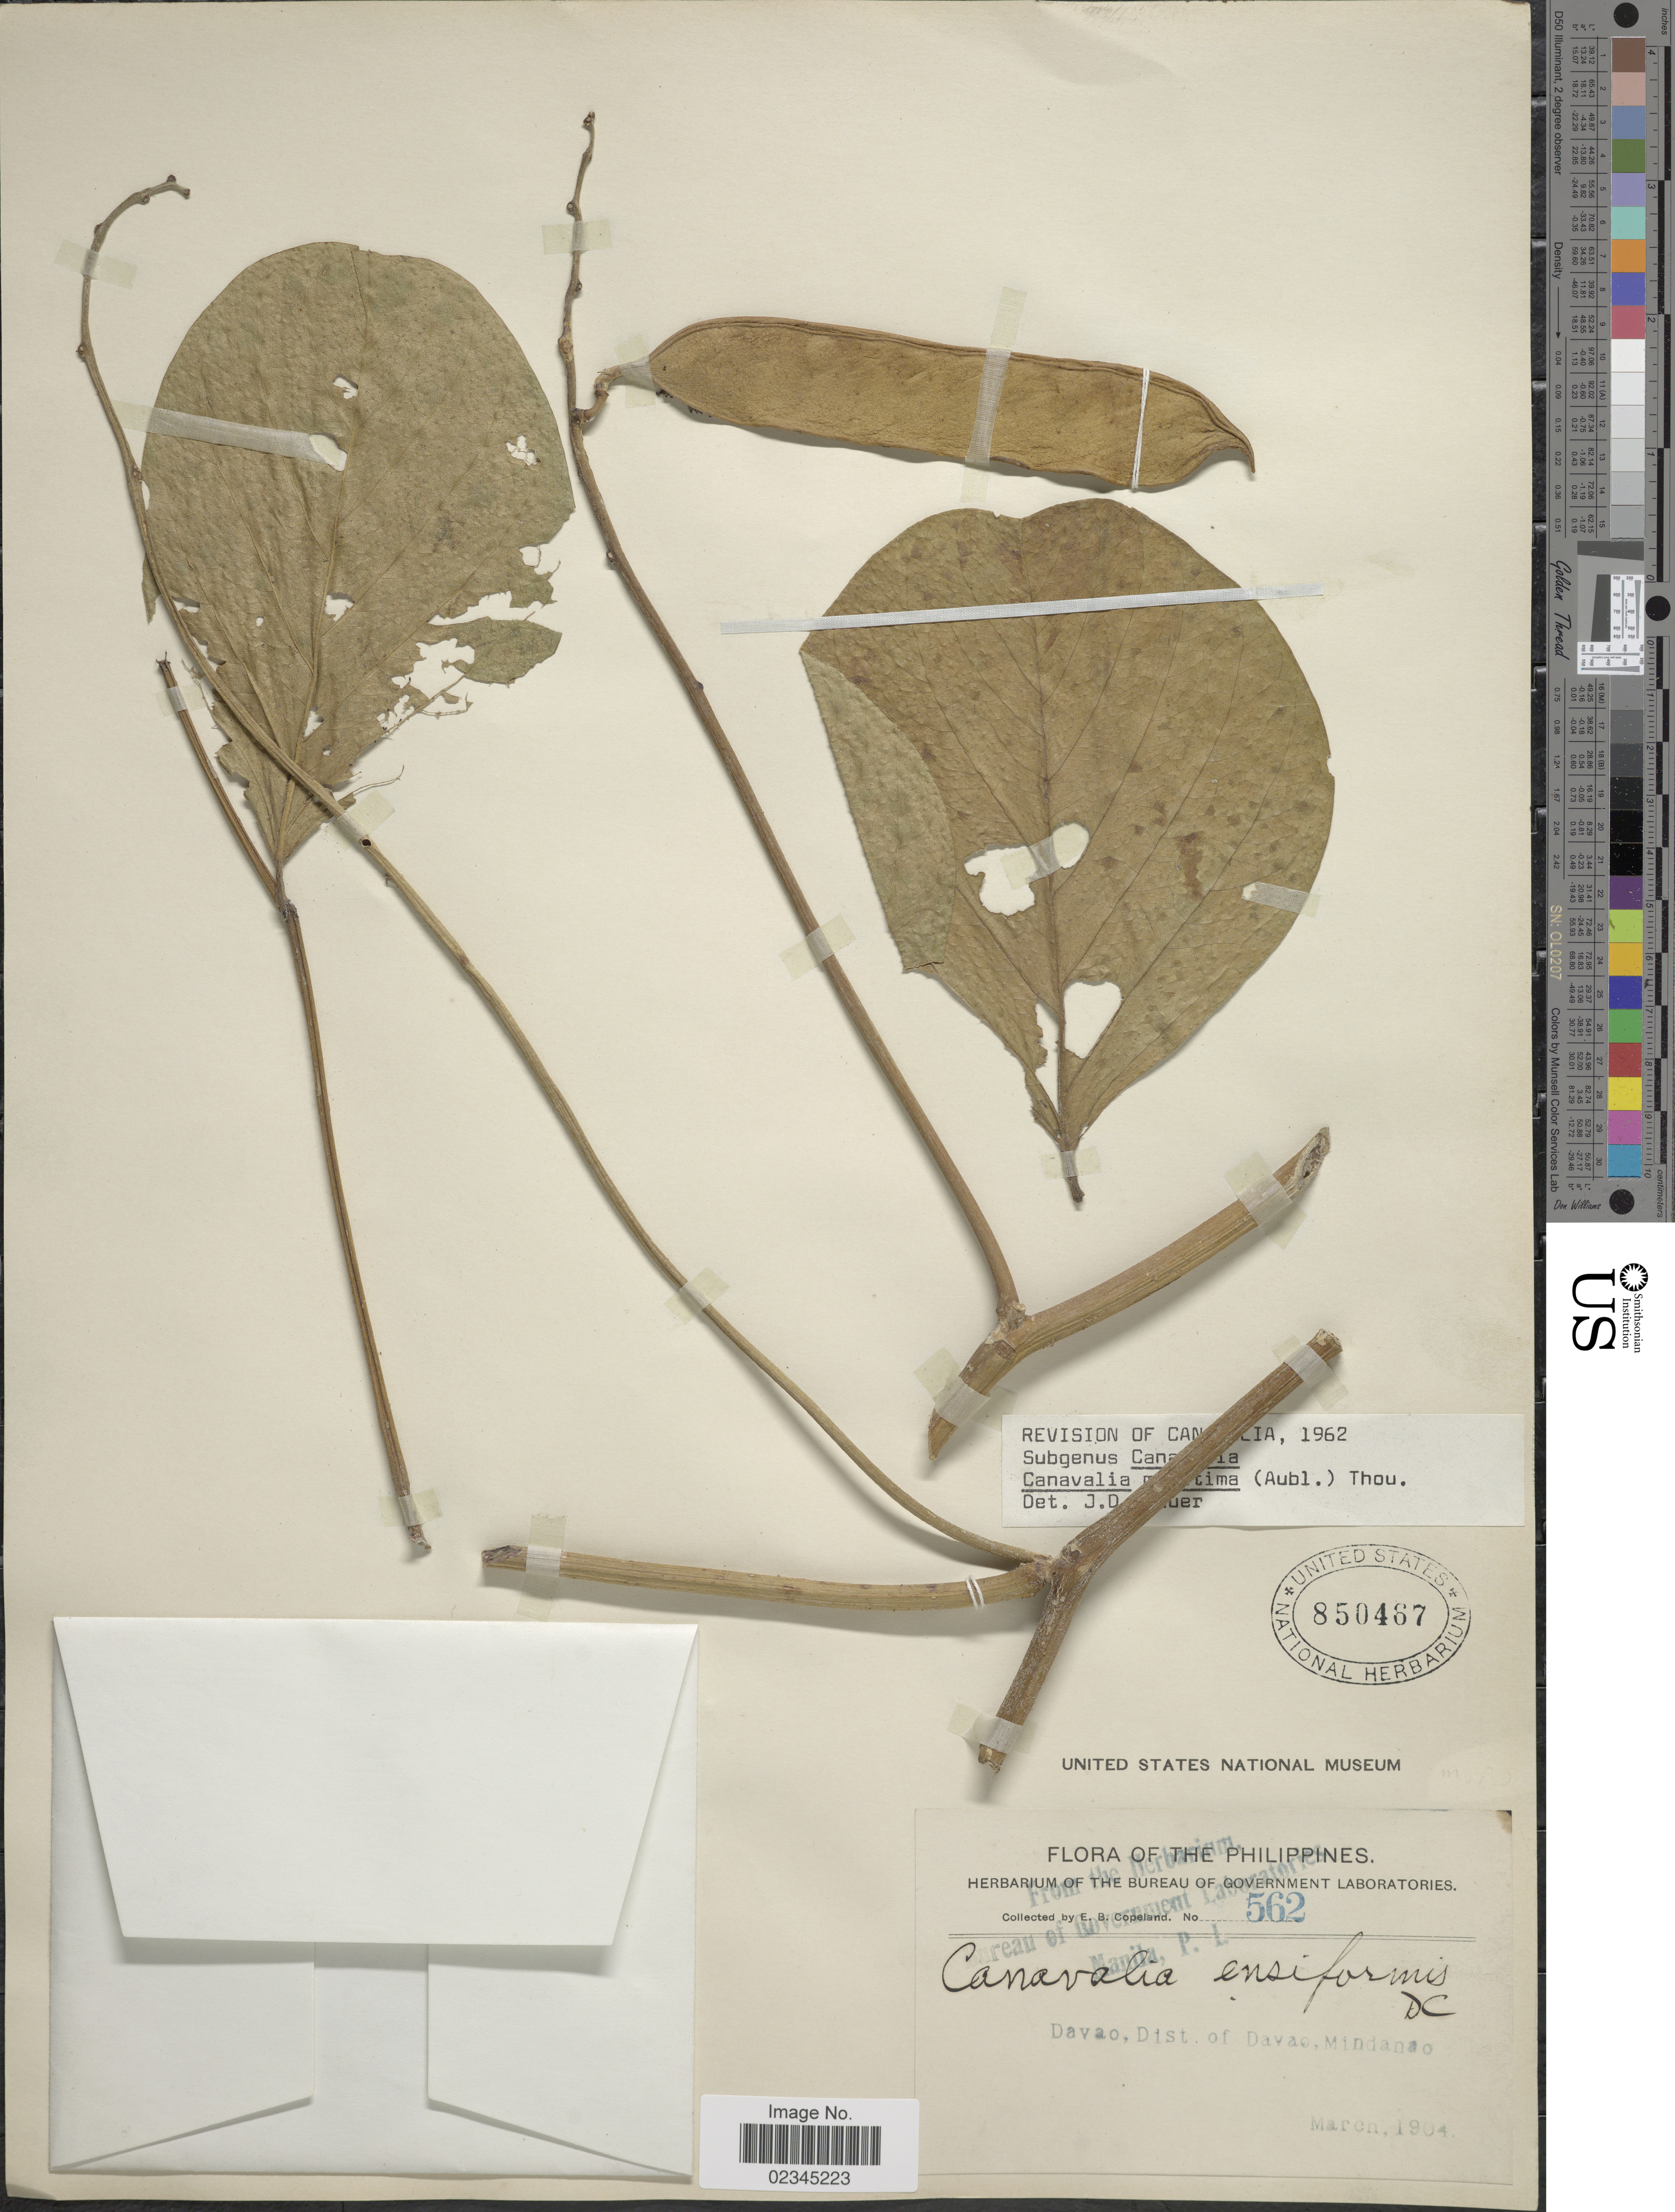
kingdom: Plantae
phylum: Tracheophyta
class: Magnoliopsida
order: Fabales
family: Fabaceae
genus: Canavalia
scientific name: Canavalia rosea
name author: (Sw.) DC.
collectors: E. B. Copeland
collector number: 562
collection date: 1904-03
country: Philippines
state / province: Davao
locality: Davao, Dist of Davao, Mindanao.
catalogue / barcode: US 850467